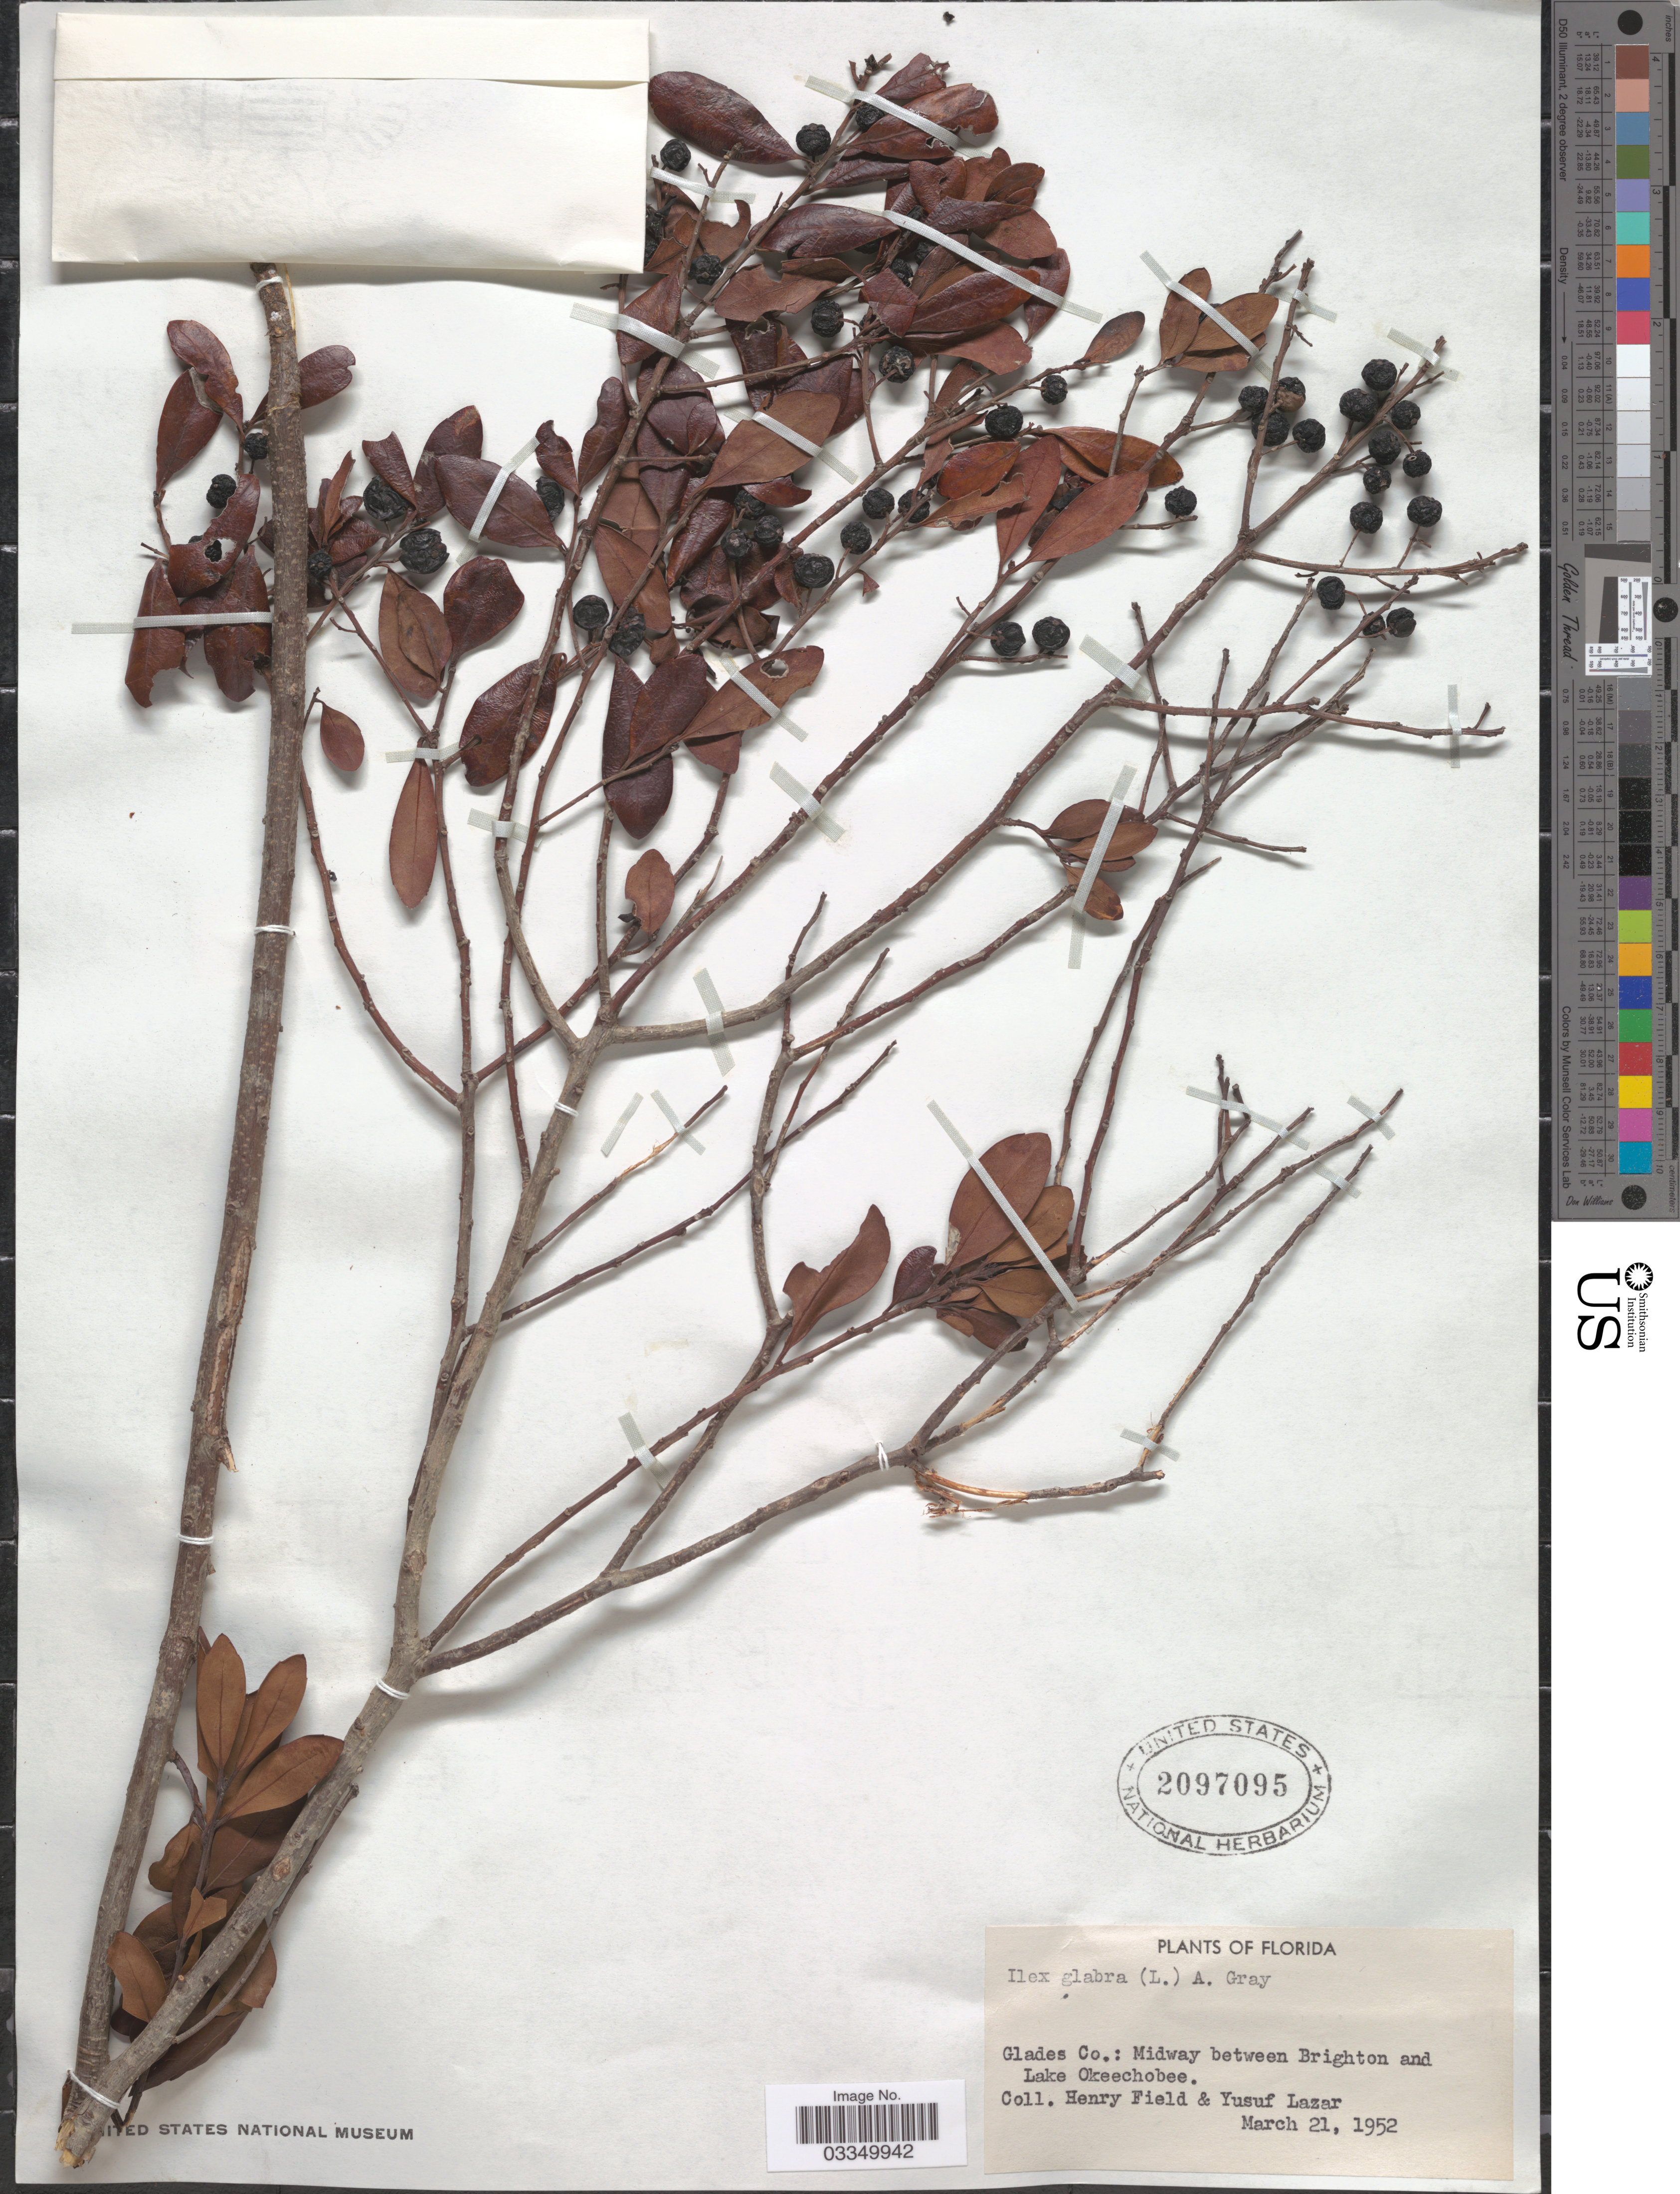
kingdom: Plantae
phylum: Tracheophyta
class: Magnoliopsida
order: Aquifoliales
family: Aquifoliaceae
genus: Ilex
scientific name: Ilex glabra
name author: (L.) A. Gray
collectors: H. Field & Y. Lazar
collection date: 1952-03-21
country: United States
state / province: Florida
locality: Glades Co.: Midway between Brighton and Lake Okeechobee.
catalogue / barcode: US 2097095